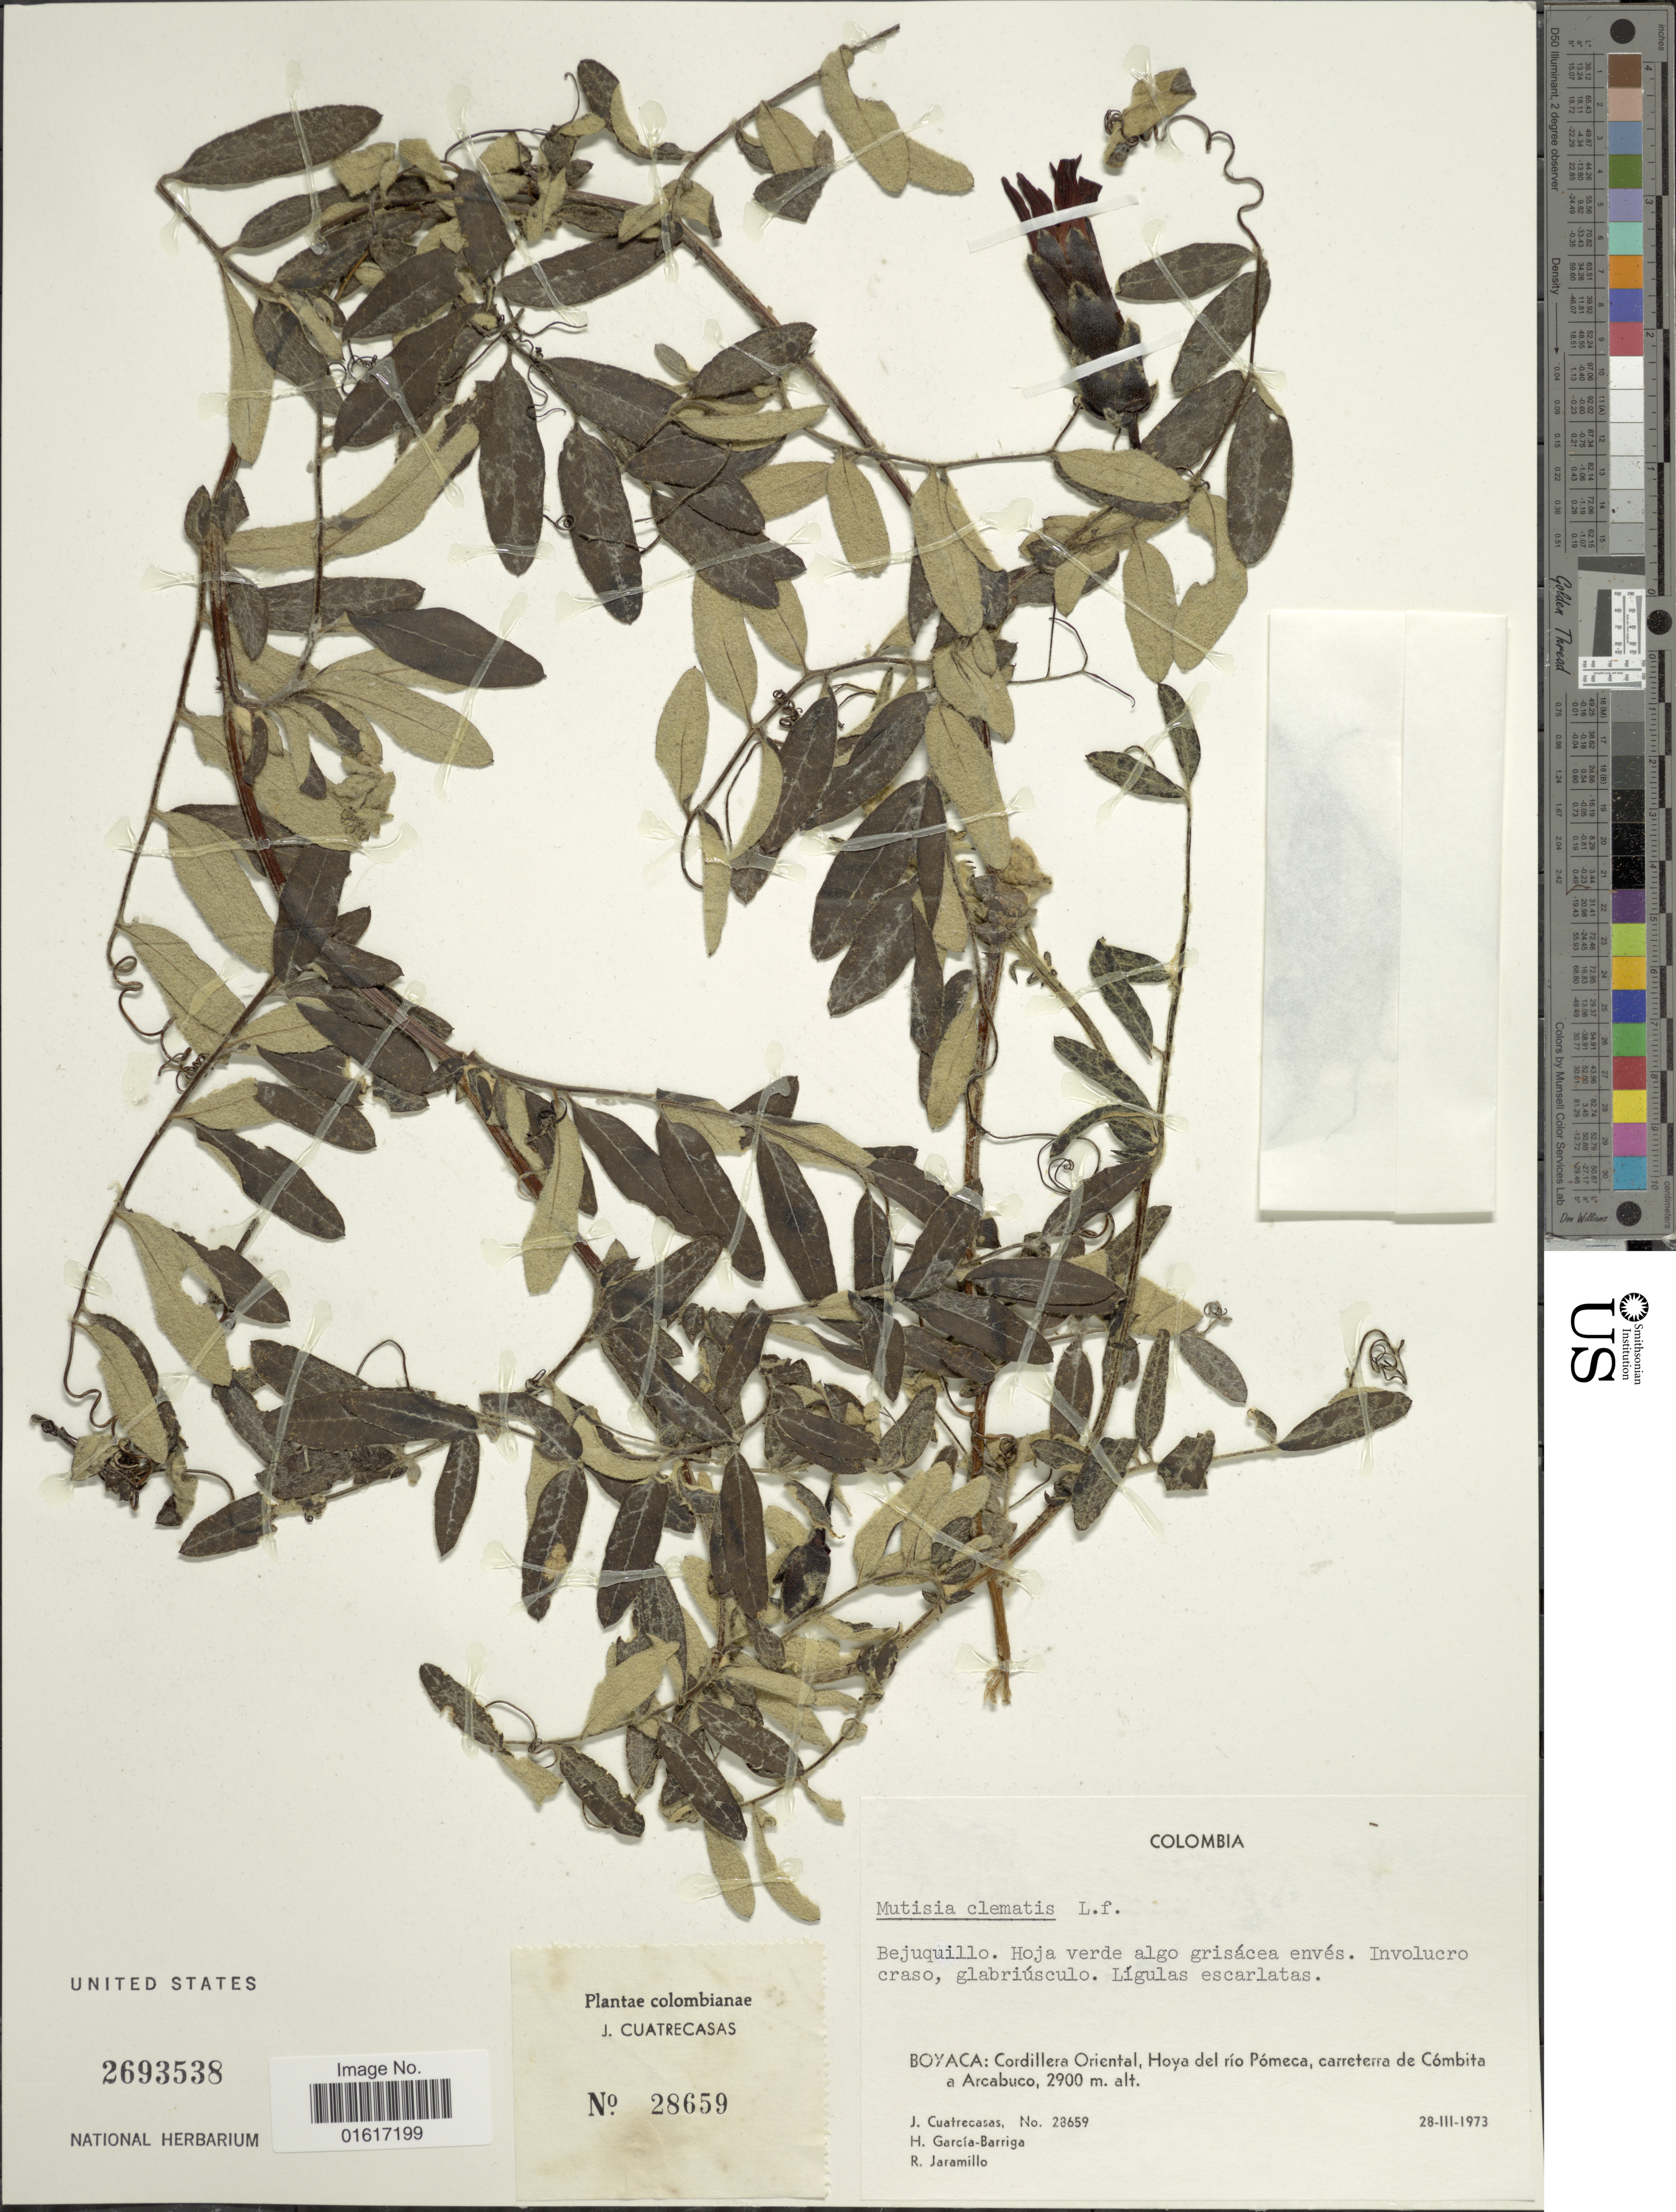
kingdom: Plantae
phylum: Tracheophyta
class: Magnoliopsida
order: Asterales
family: Asteraceae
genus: Mutisia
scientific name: Mutisia clematis var. clematis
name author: L. f.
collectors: J. Cuatrecasas, H. García Barriga & R. Jaramillo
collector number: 28659*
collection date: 1973-03-28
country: Colombia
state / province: Boyacá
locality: Cordillera Oriental, Hoya del río Pómeca, carreterra de Cómbita a Arcabuco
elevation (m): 2900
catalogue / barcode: US 2693538